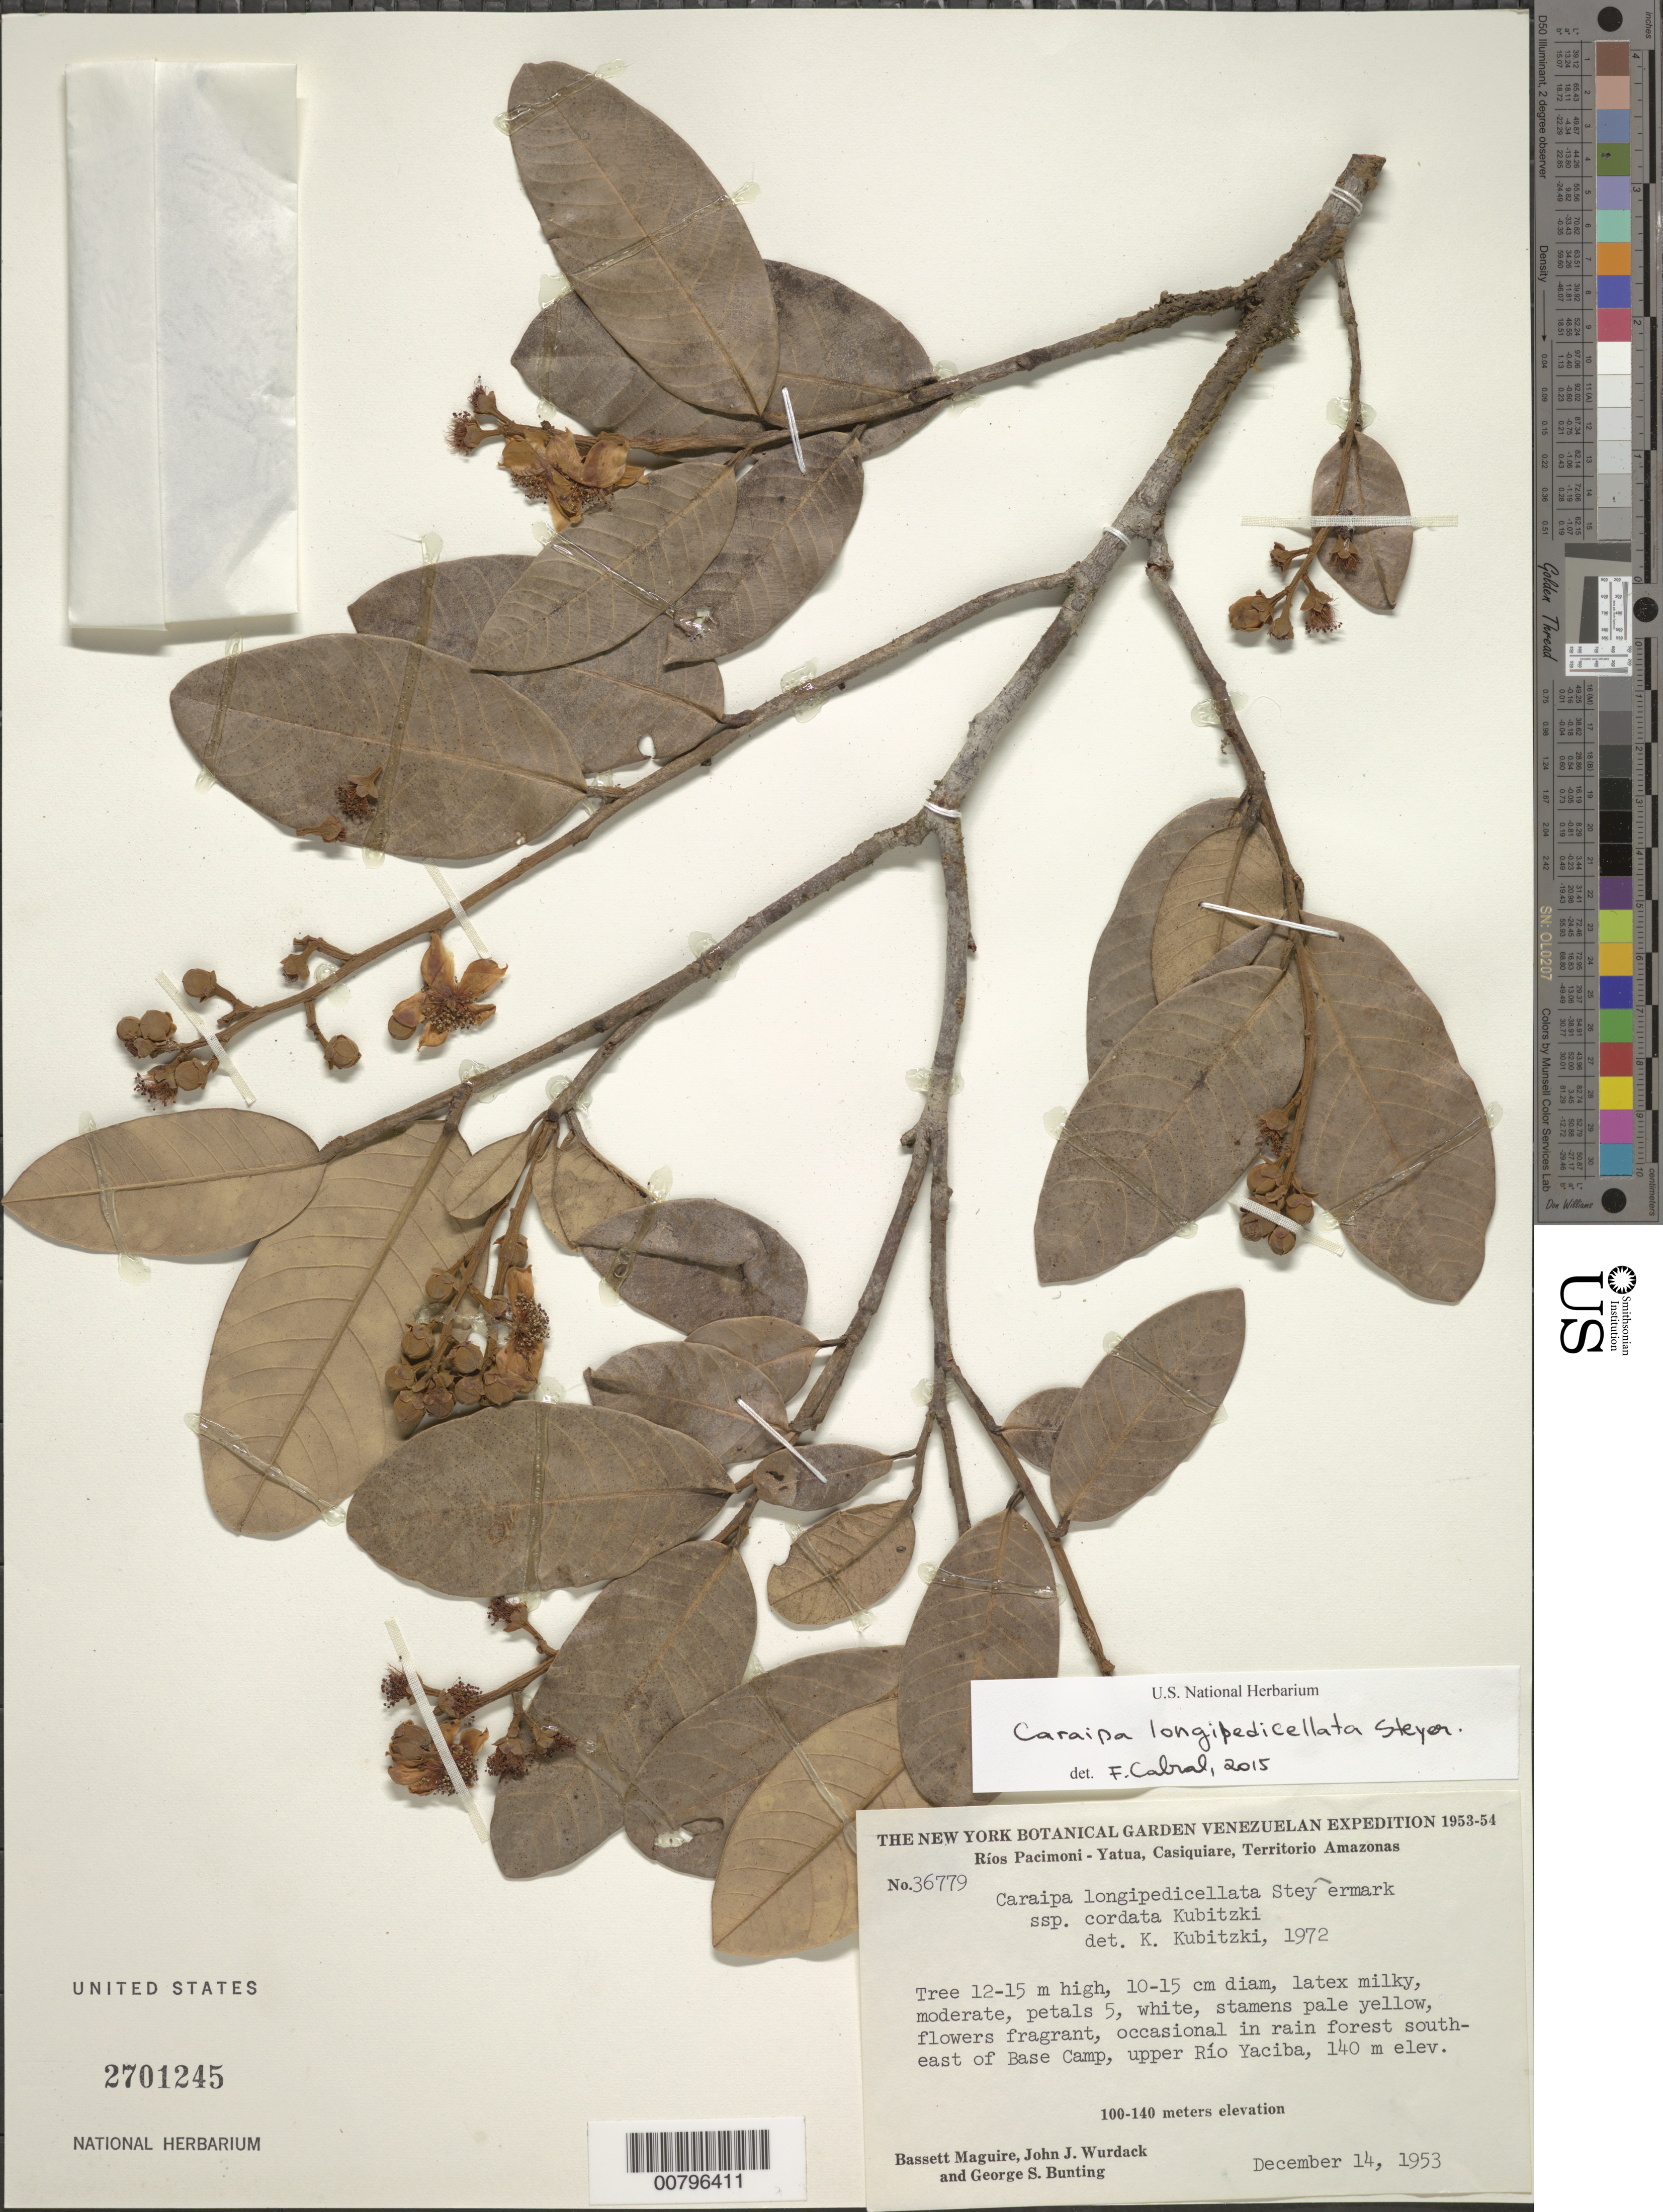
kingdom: Plantae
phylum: Tracheophyta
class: Magnoliopsida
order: Malpighiales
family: Calophyllaceae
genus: Caraipa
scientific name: Caraipa longipedicellata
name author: Steyerm.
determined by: Cabral, F. N.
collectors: B. Maguire, J. J. Wurdack & G. S. Bunting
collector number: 36779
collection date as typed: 14-Dec-53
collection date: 1953-12-14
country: Venezuela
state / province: Amazonas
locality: Ríos Pacimoni - Yatua, Casiquiare, upper Río Yaciba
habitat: Rainforest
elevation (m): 140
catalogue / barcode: US 2701245